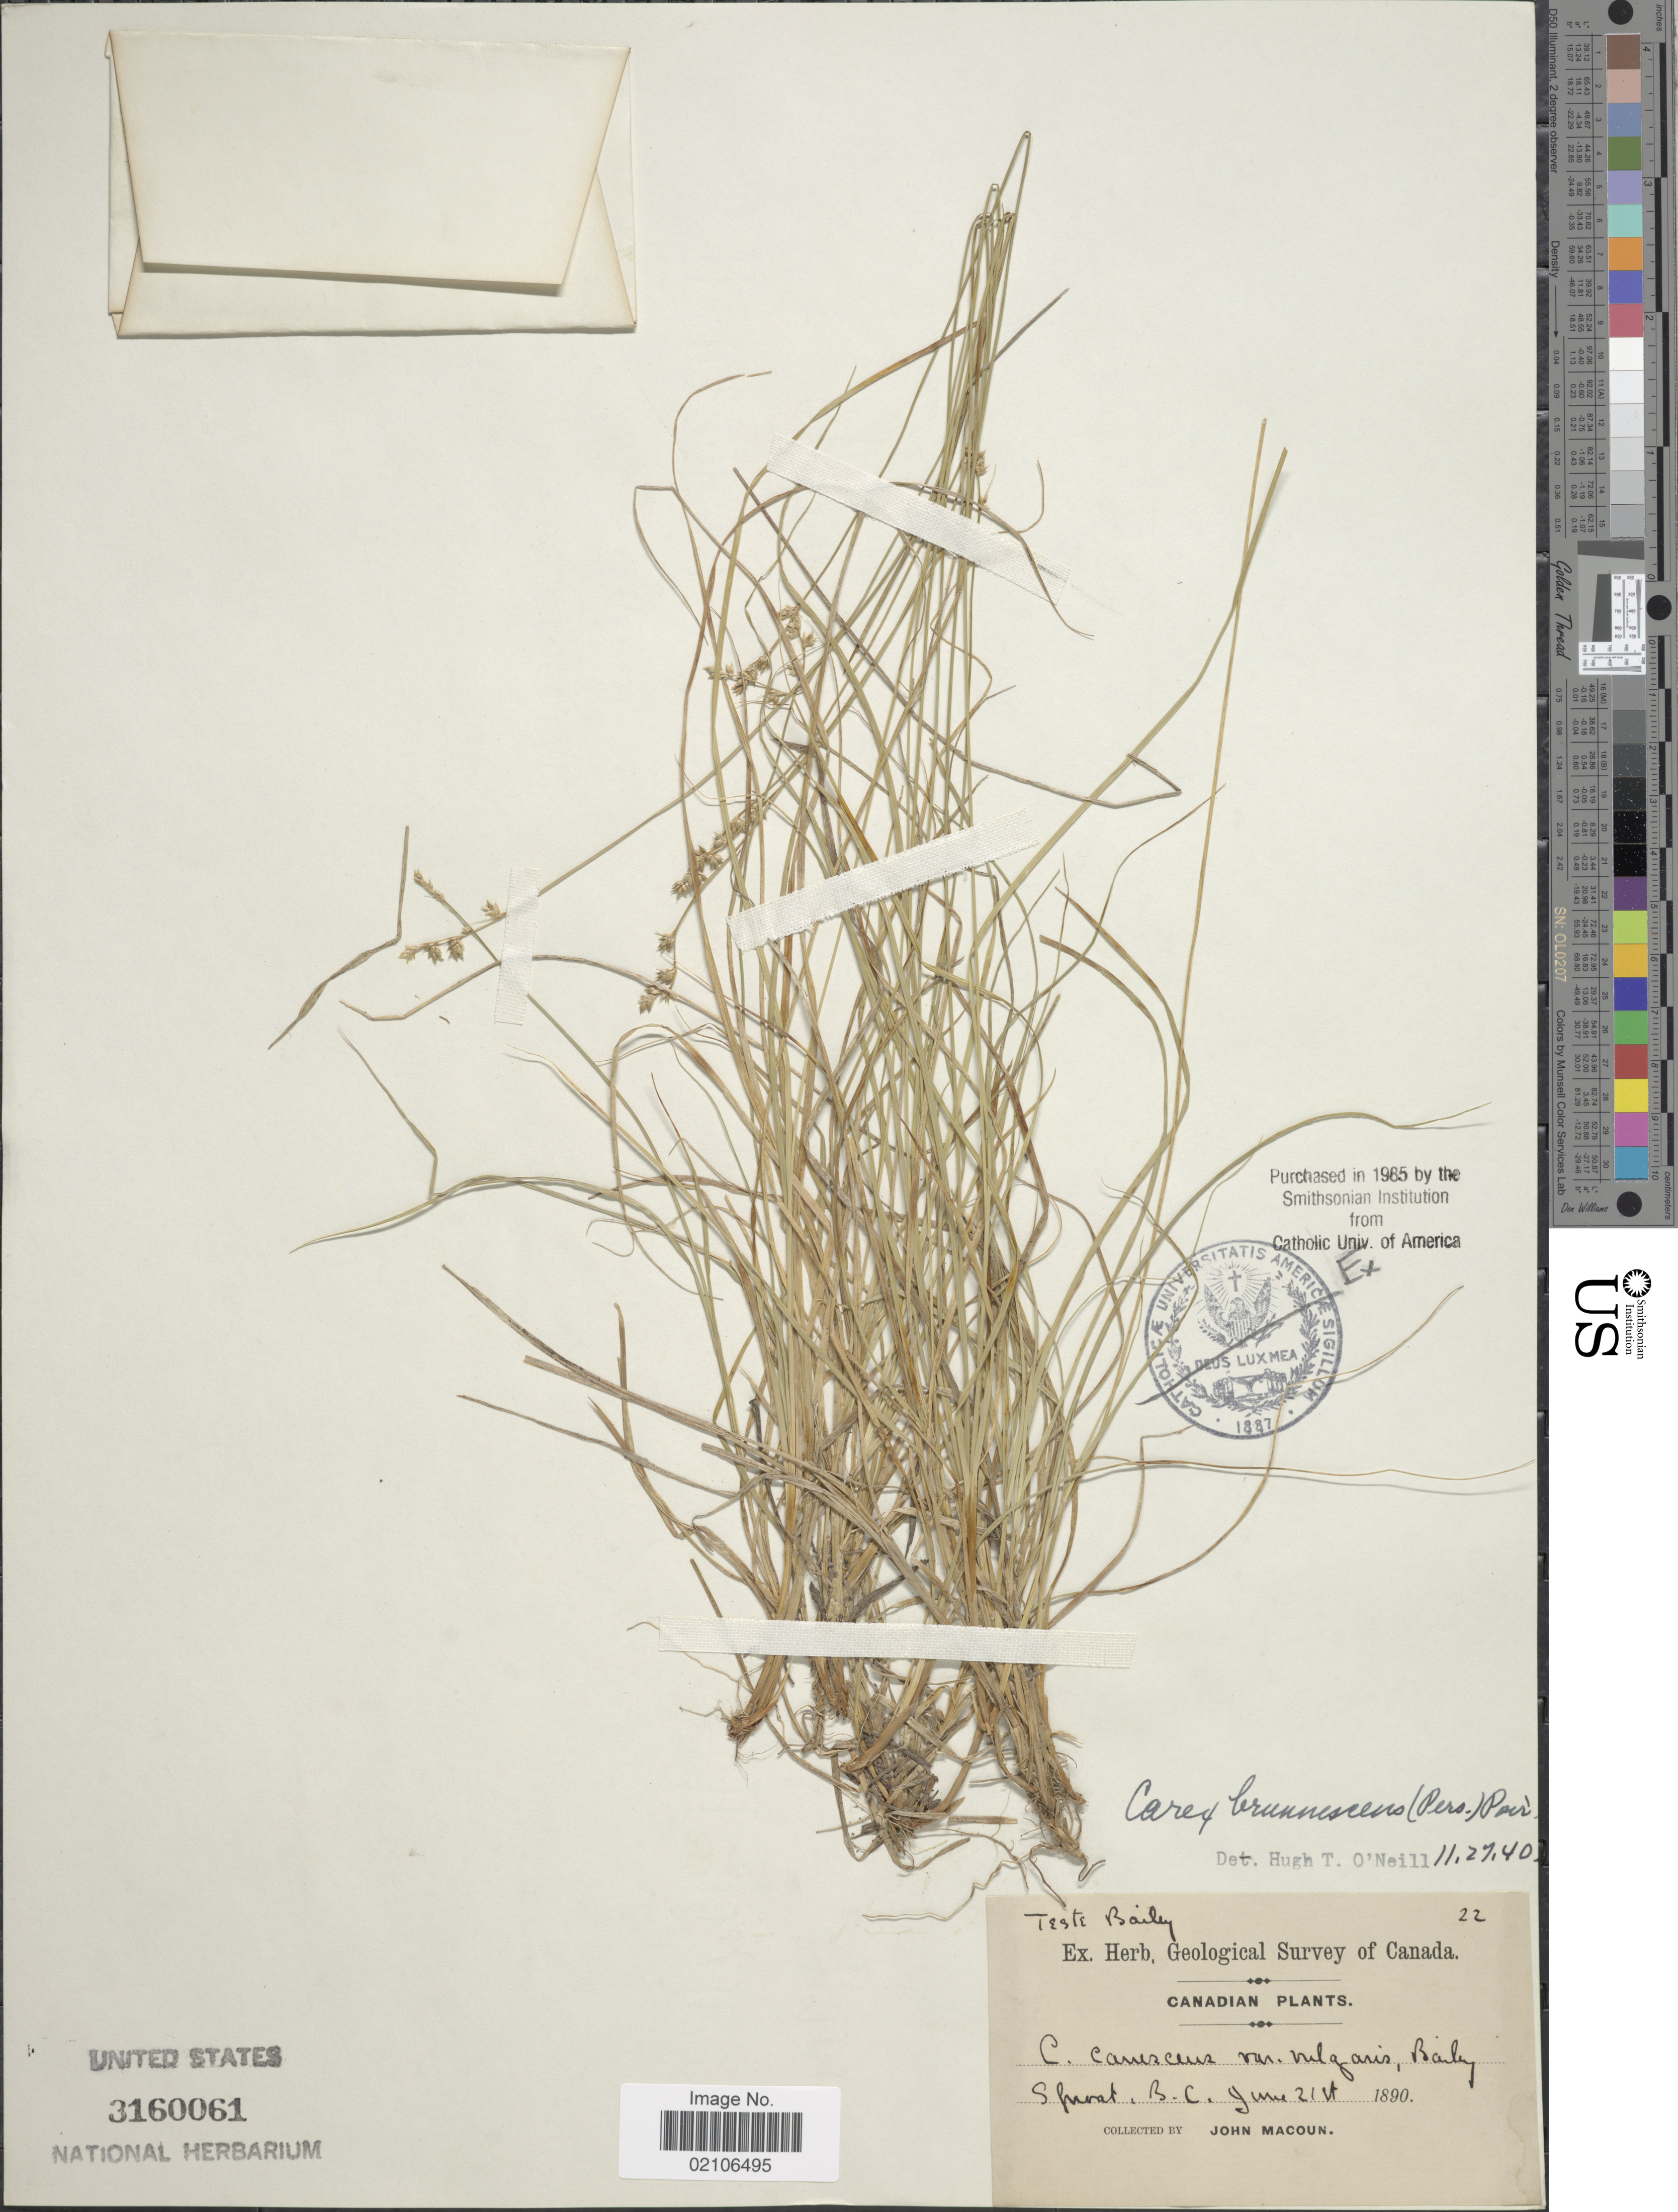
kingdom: Plantae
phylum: Tracheophyta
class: Liliopsida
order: Poales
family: Cyperaceae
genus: Carex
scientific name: Carex brunnescens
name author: (Pers.) Poir.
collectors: J. Macoun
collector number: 22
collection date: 1890-06-21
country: Canada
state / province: British Columbia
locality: Sproat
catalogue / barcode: US 3160061